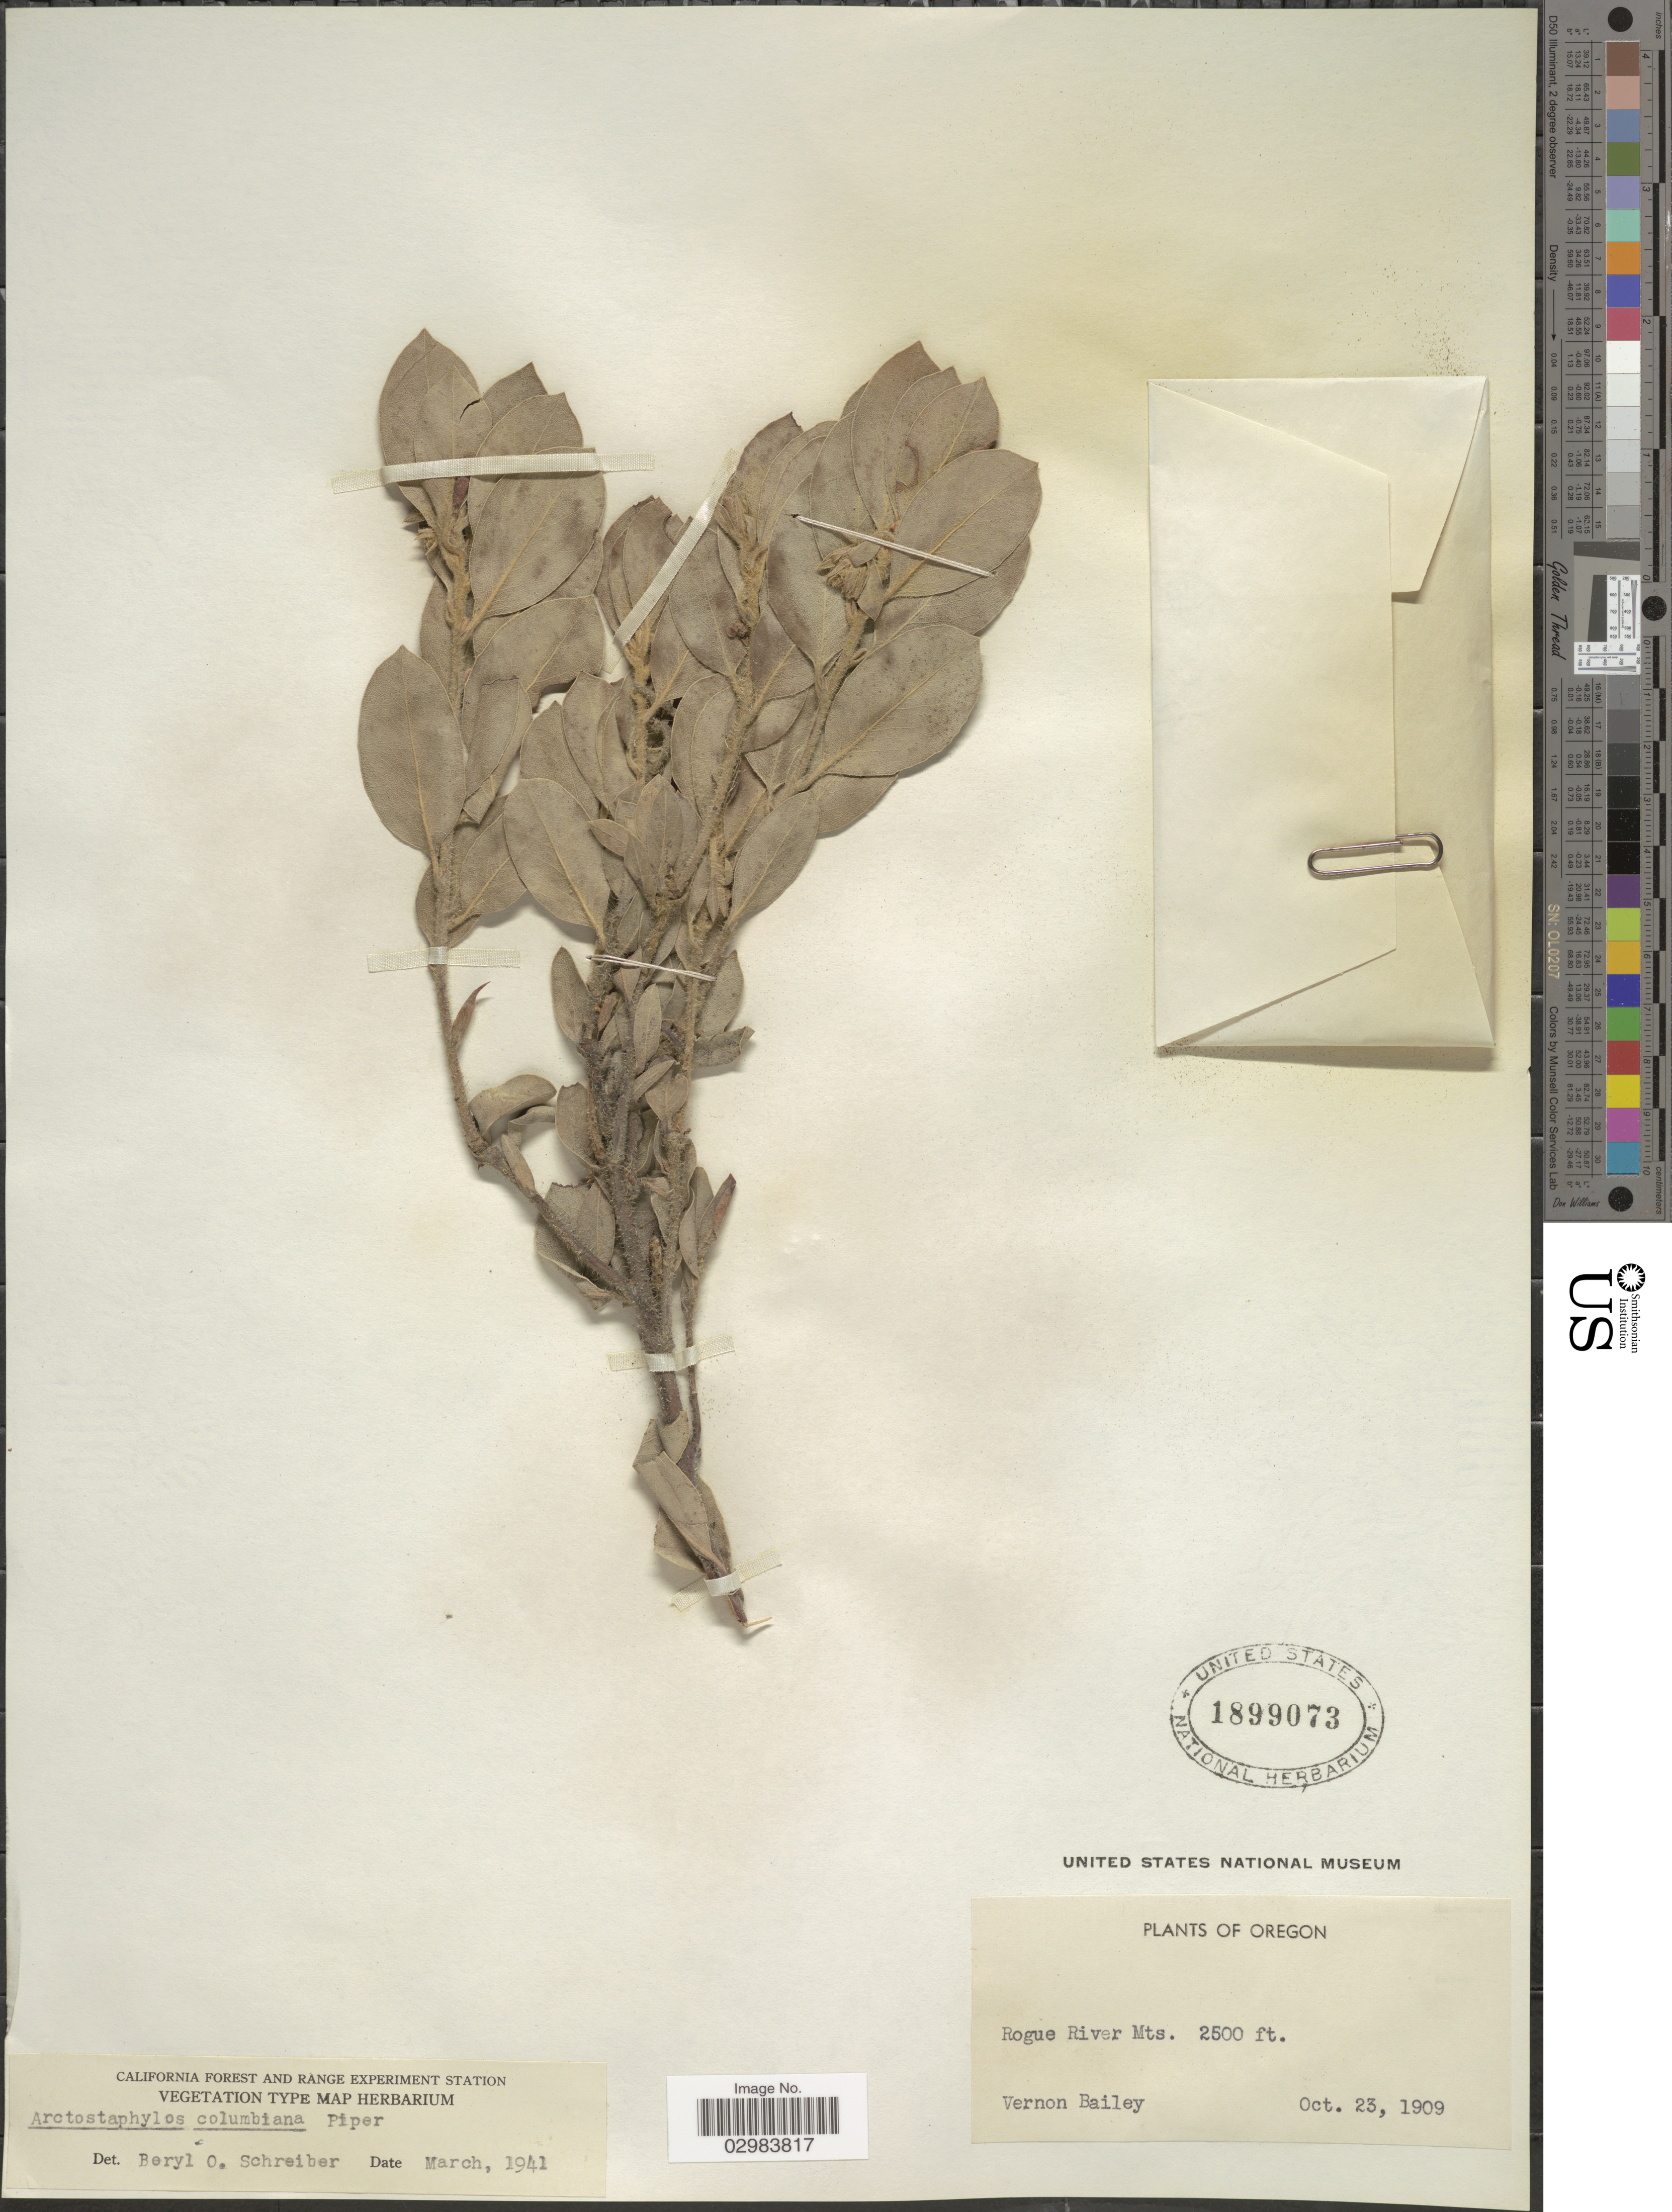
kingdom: Plantae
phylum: Tracheophyta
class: Magnoliopsida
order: Ericales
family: Ericaceae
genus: Arctostaphylos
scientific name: Arctostaphylos columbiana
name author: Piper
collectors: V. O. Bailey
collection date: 1909-10-23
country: United States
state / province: Oregon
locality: Rogue River Mts.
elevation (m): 762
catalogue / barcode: US 1899073